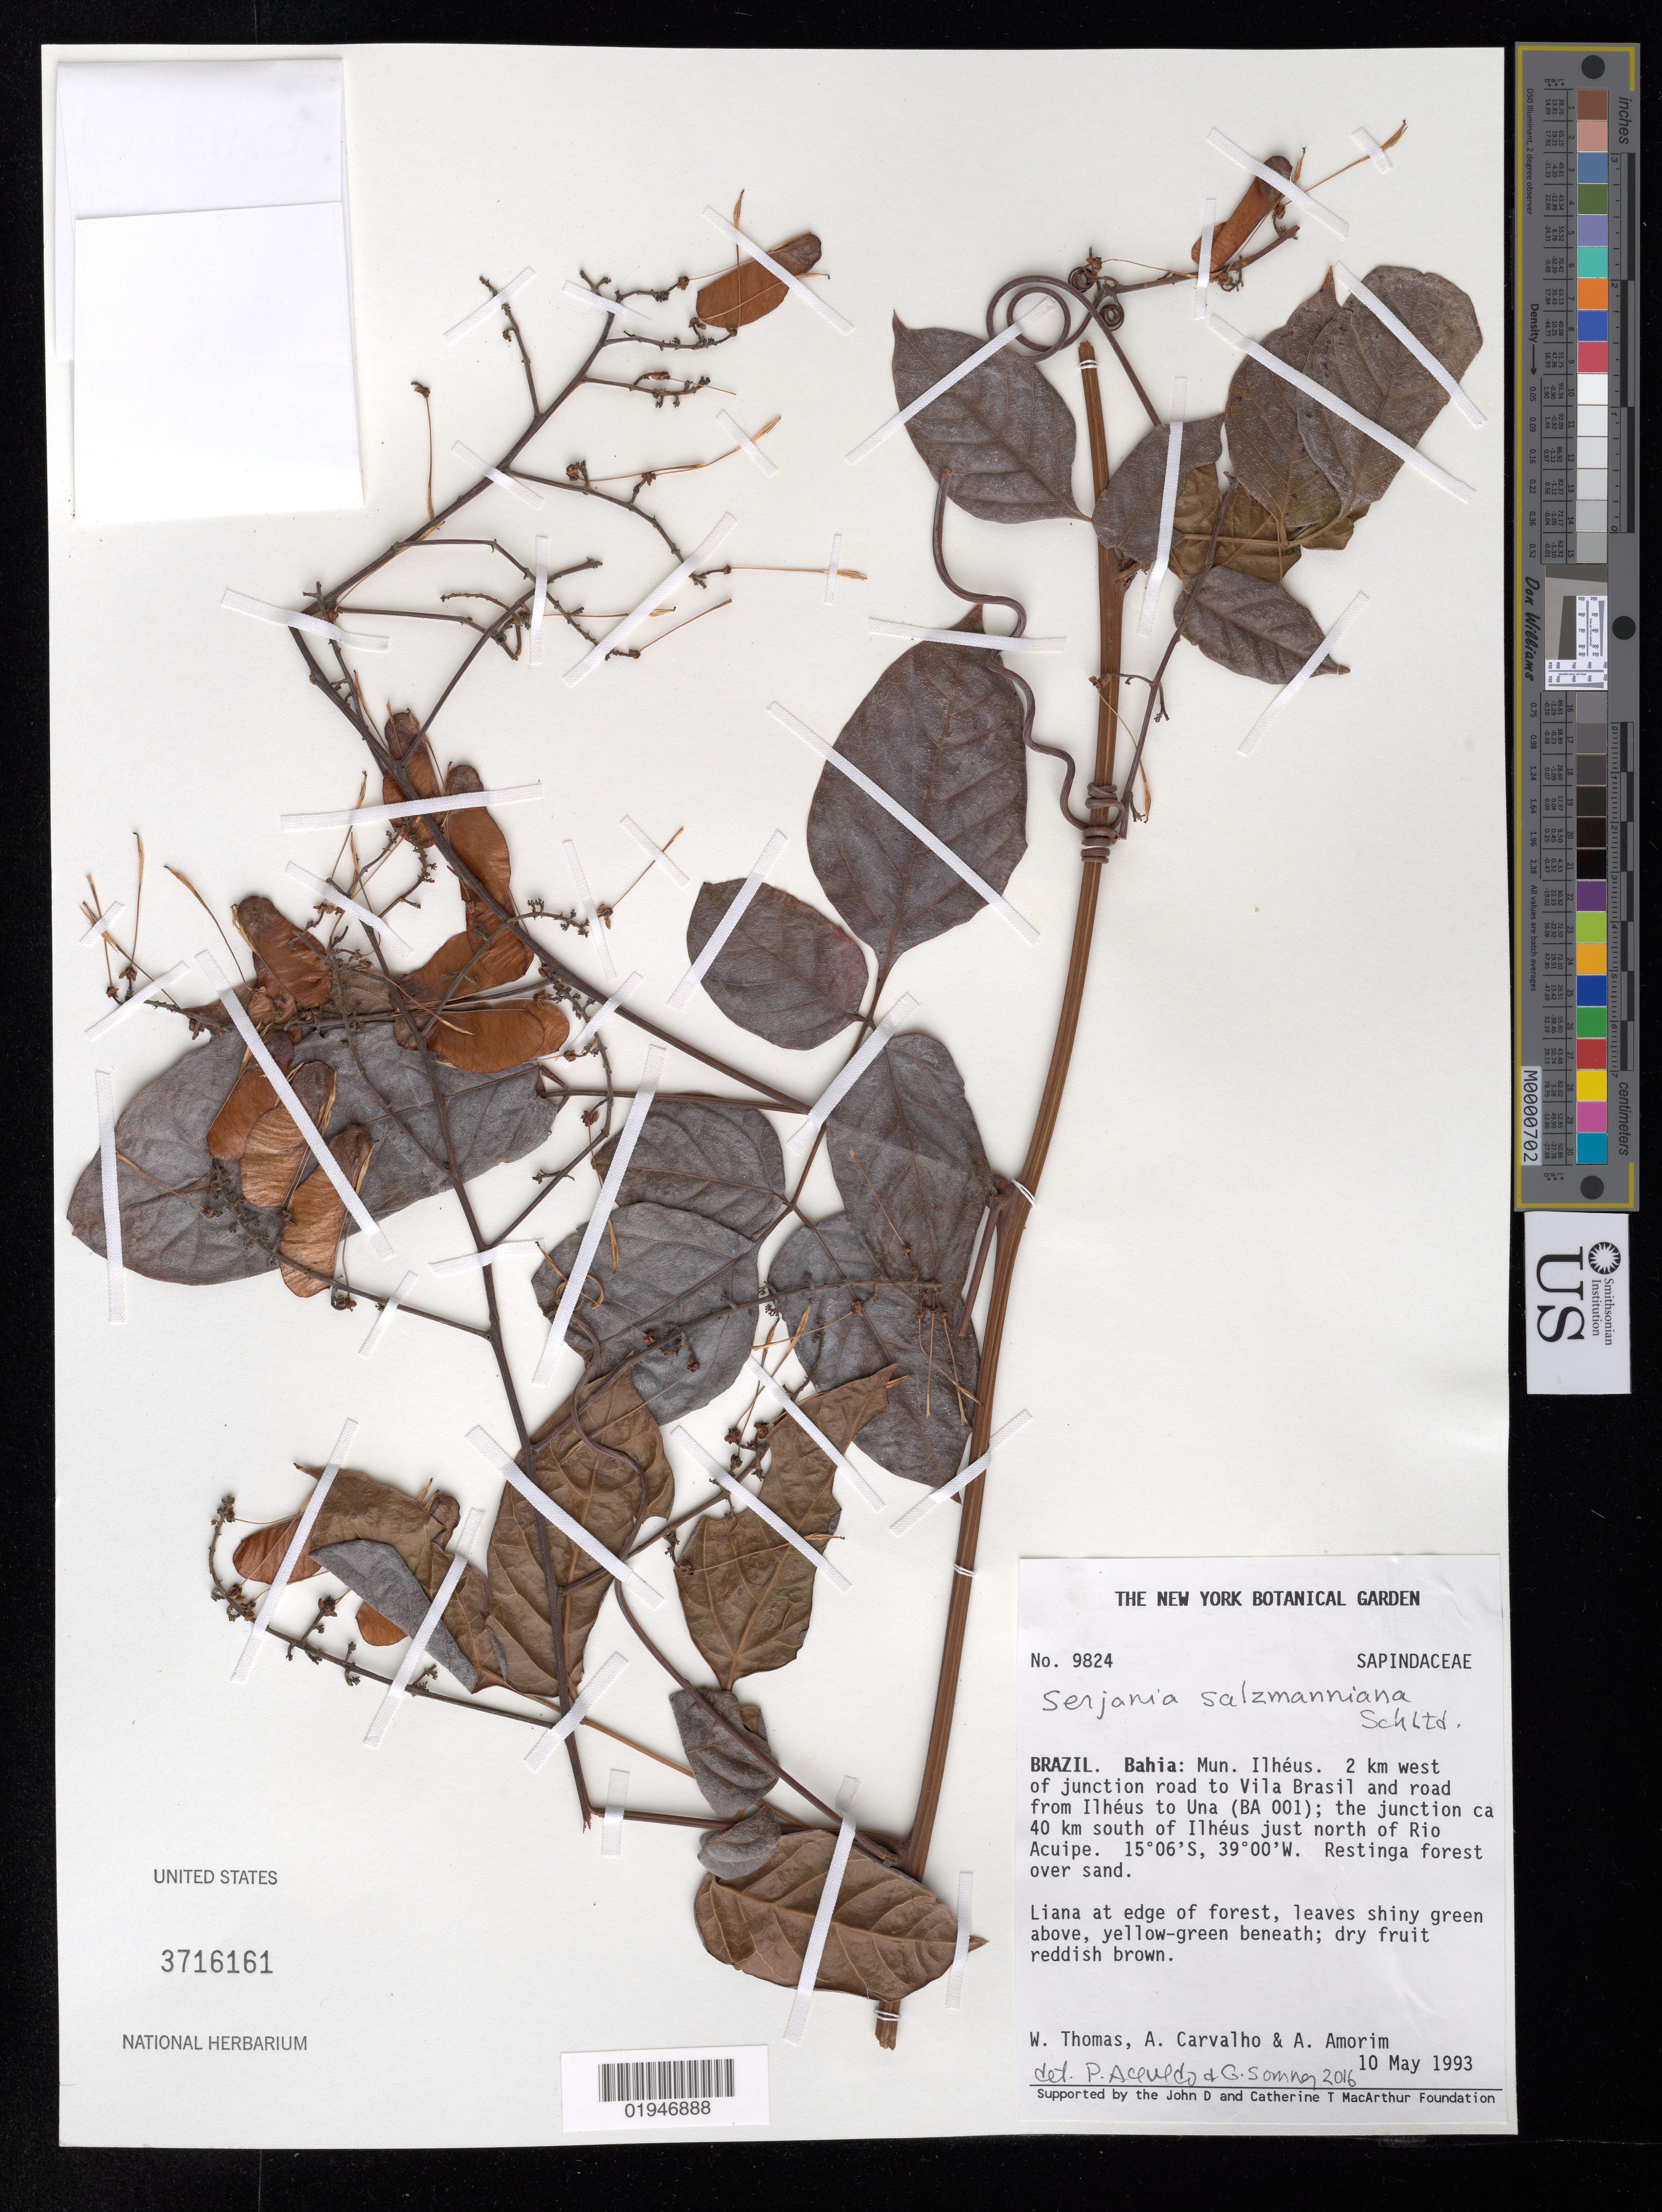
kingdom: Plantae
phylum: Tracheophyta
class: Magnoliopsida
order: Sapindales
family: Sapindaceae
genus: Serjania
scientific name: Serjania salzmanniana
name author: Schltdl.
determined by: Acevedo-Rodríguez, P.; Somner, G. V.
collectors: W. W. Thomas, A. Carvalho & A. M. Amorim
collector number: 9824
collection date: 1993-05-10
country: Brazil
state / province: Bahia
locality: Mun. Ilhéus. 2 km W of junction road to Vila Brasil and road from Ilhéus to Una (BA 001); the junction ca. 40 km S of Ilhéus just north of Rio Acuipe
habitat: Restinga forest over sand; at edge of forest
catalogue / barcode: US 3716161